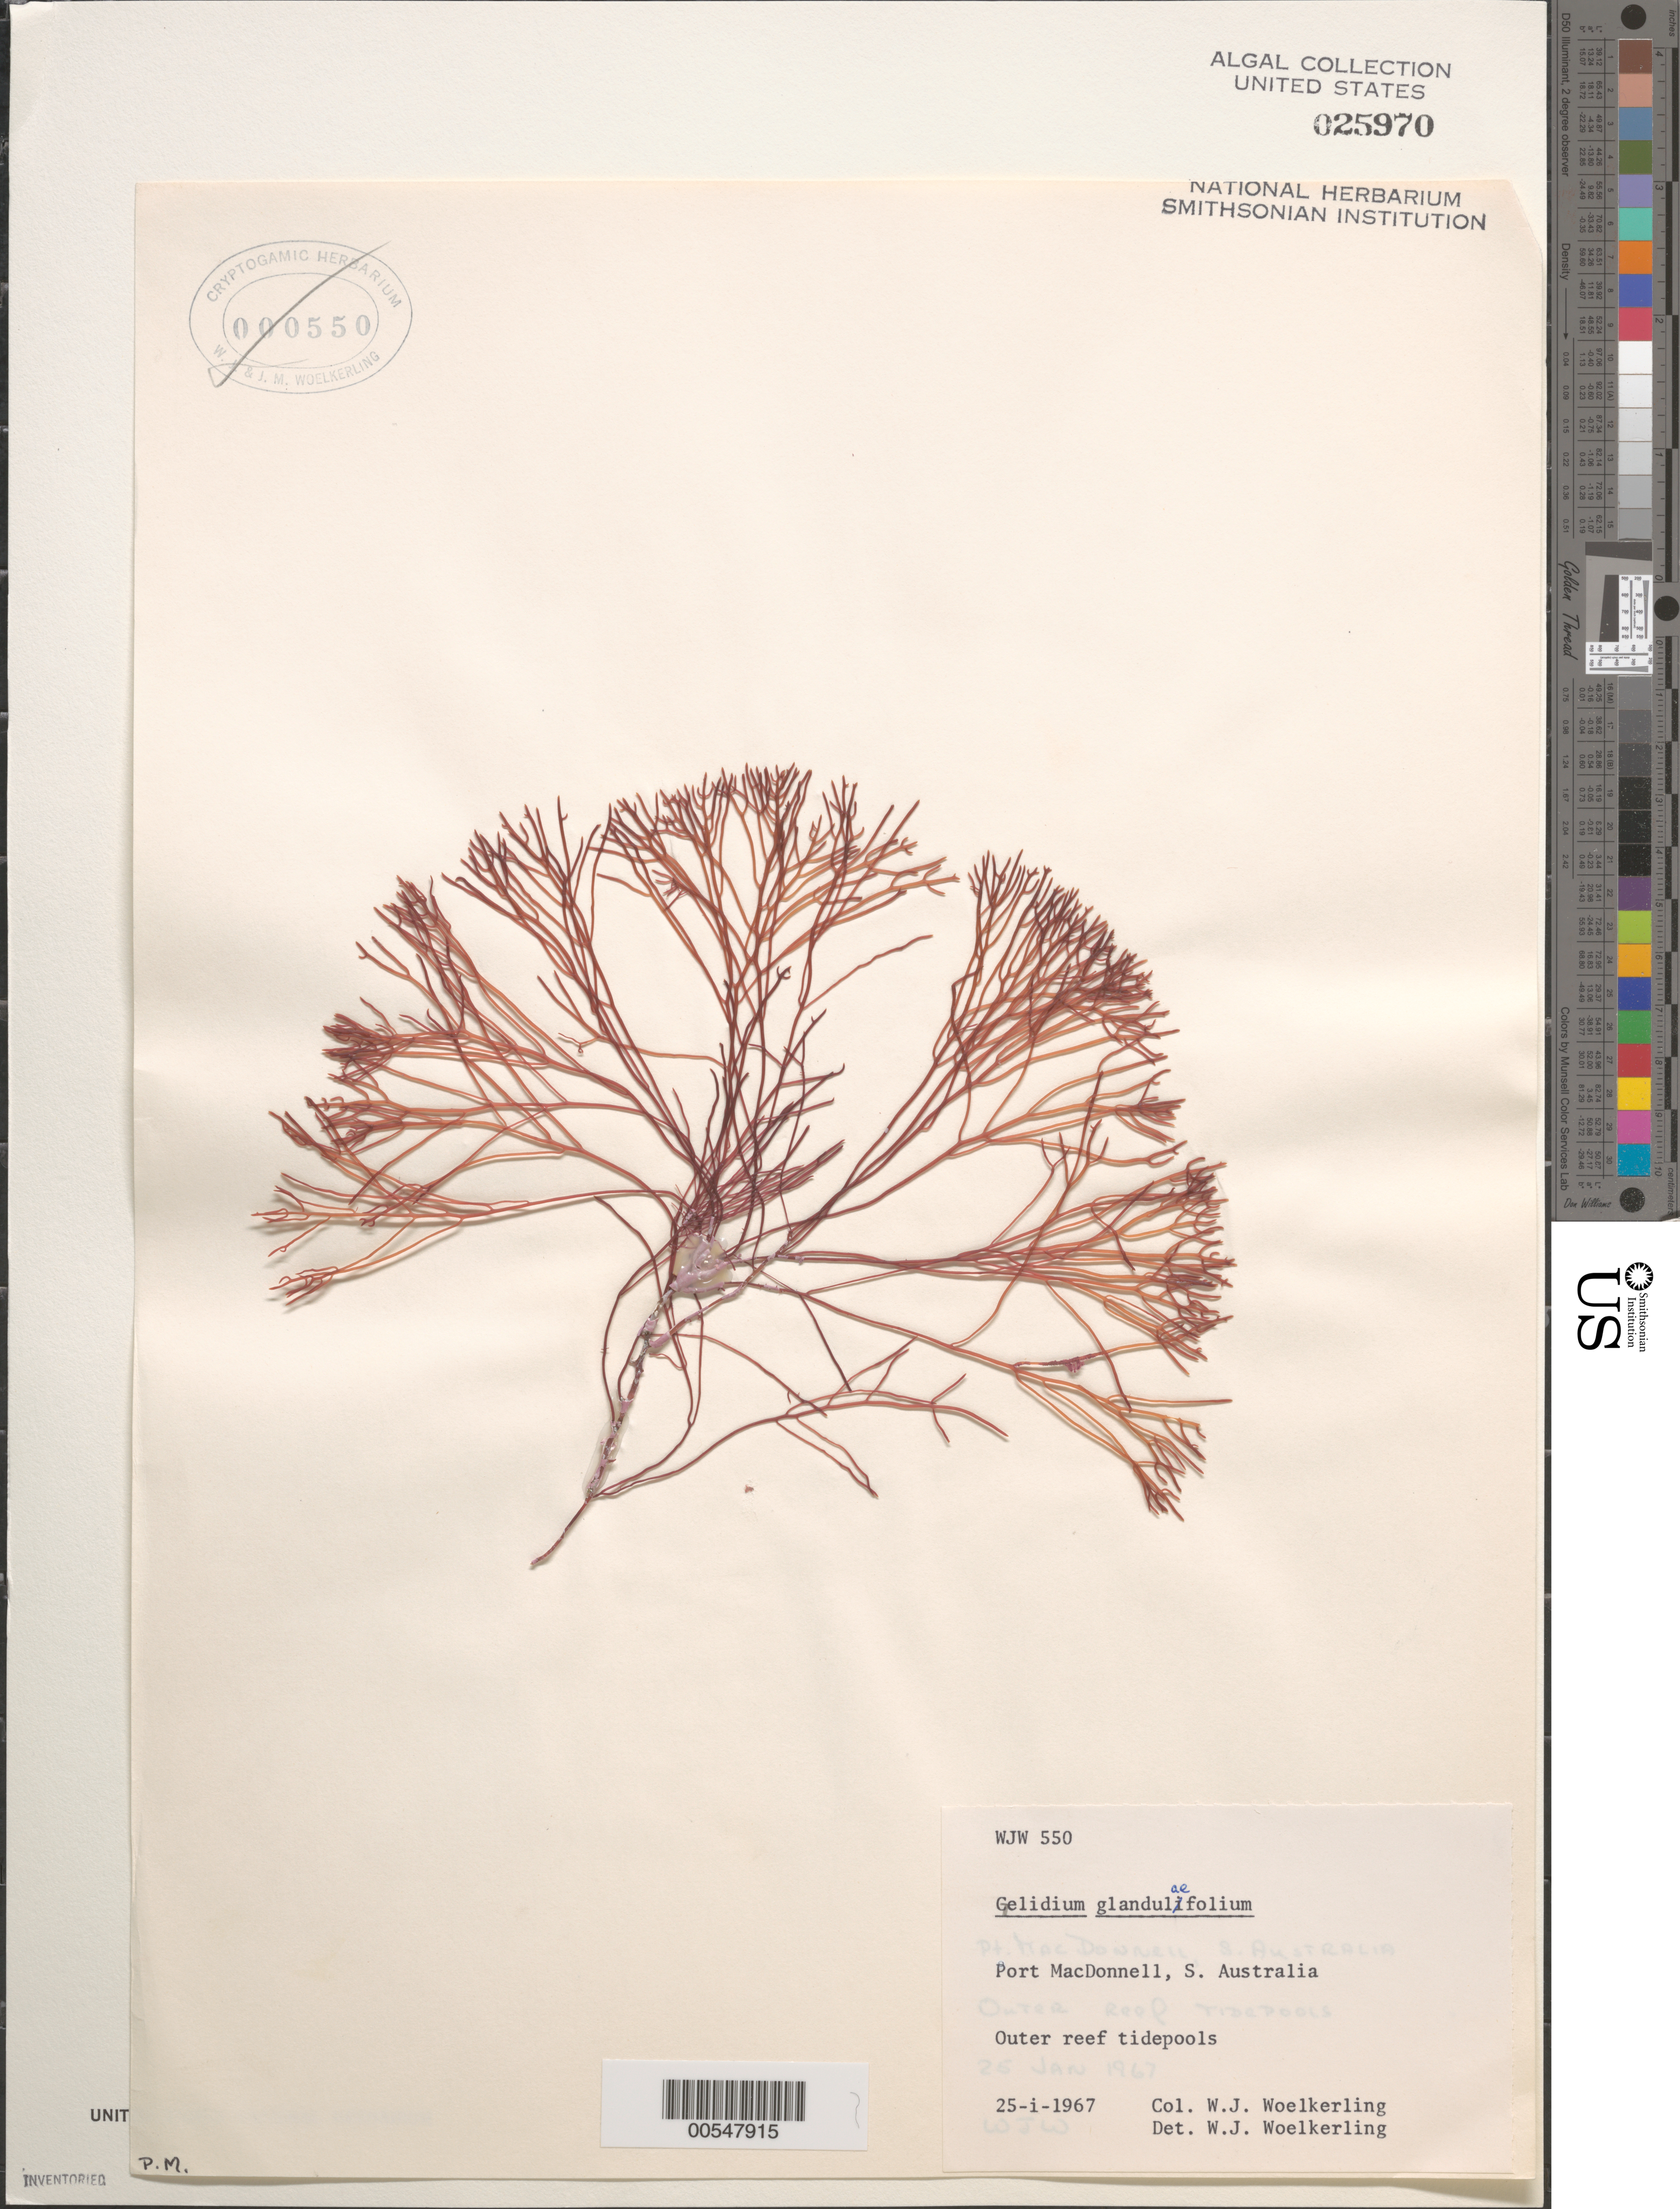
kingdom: Plantae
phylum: Rhodophyta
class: Florideophyceae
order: Gelidiales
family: Gelidiaceae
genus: Gelidium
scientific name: Gelidium asperum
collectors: W. Woelkerling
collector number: WJW 550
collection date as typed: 25 Jan 1967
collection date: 1967-01-25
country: Australia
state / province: South Australia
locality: Port macdonnell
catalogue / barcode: US 25970